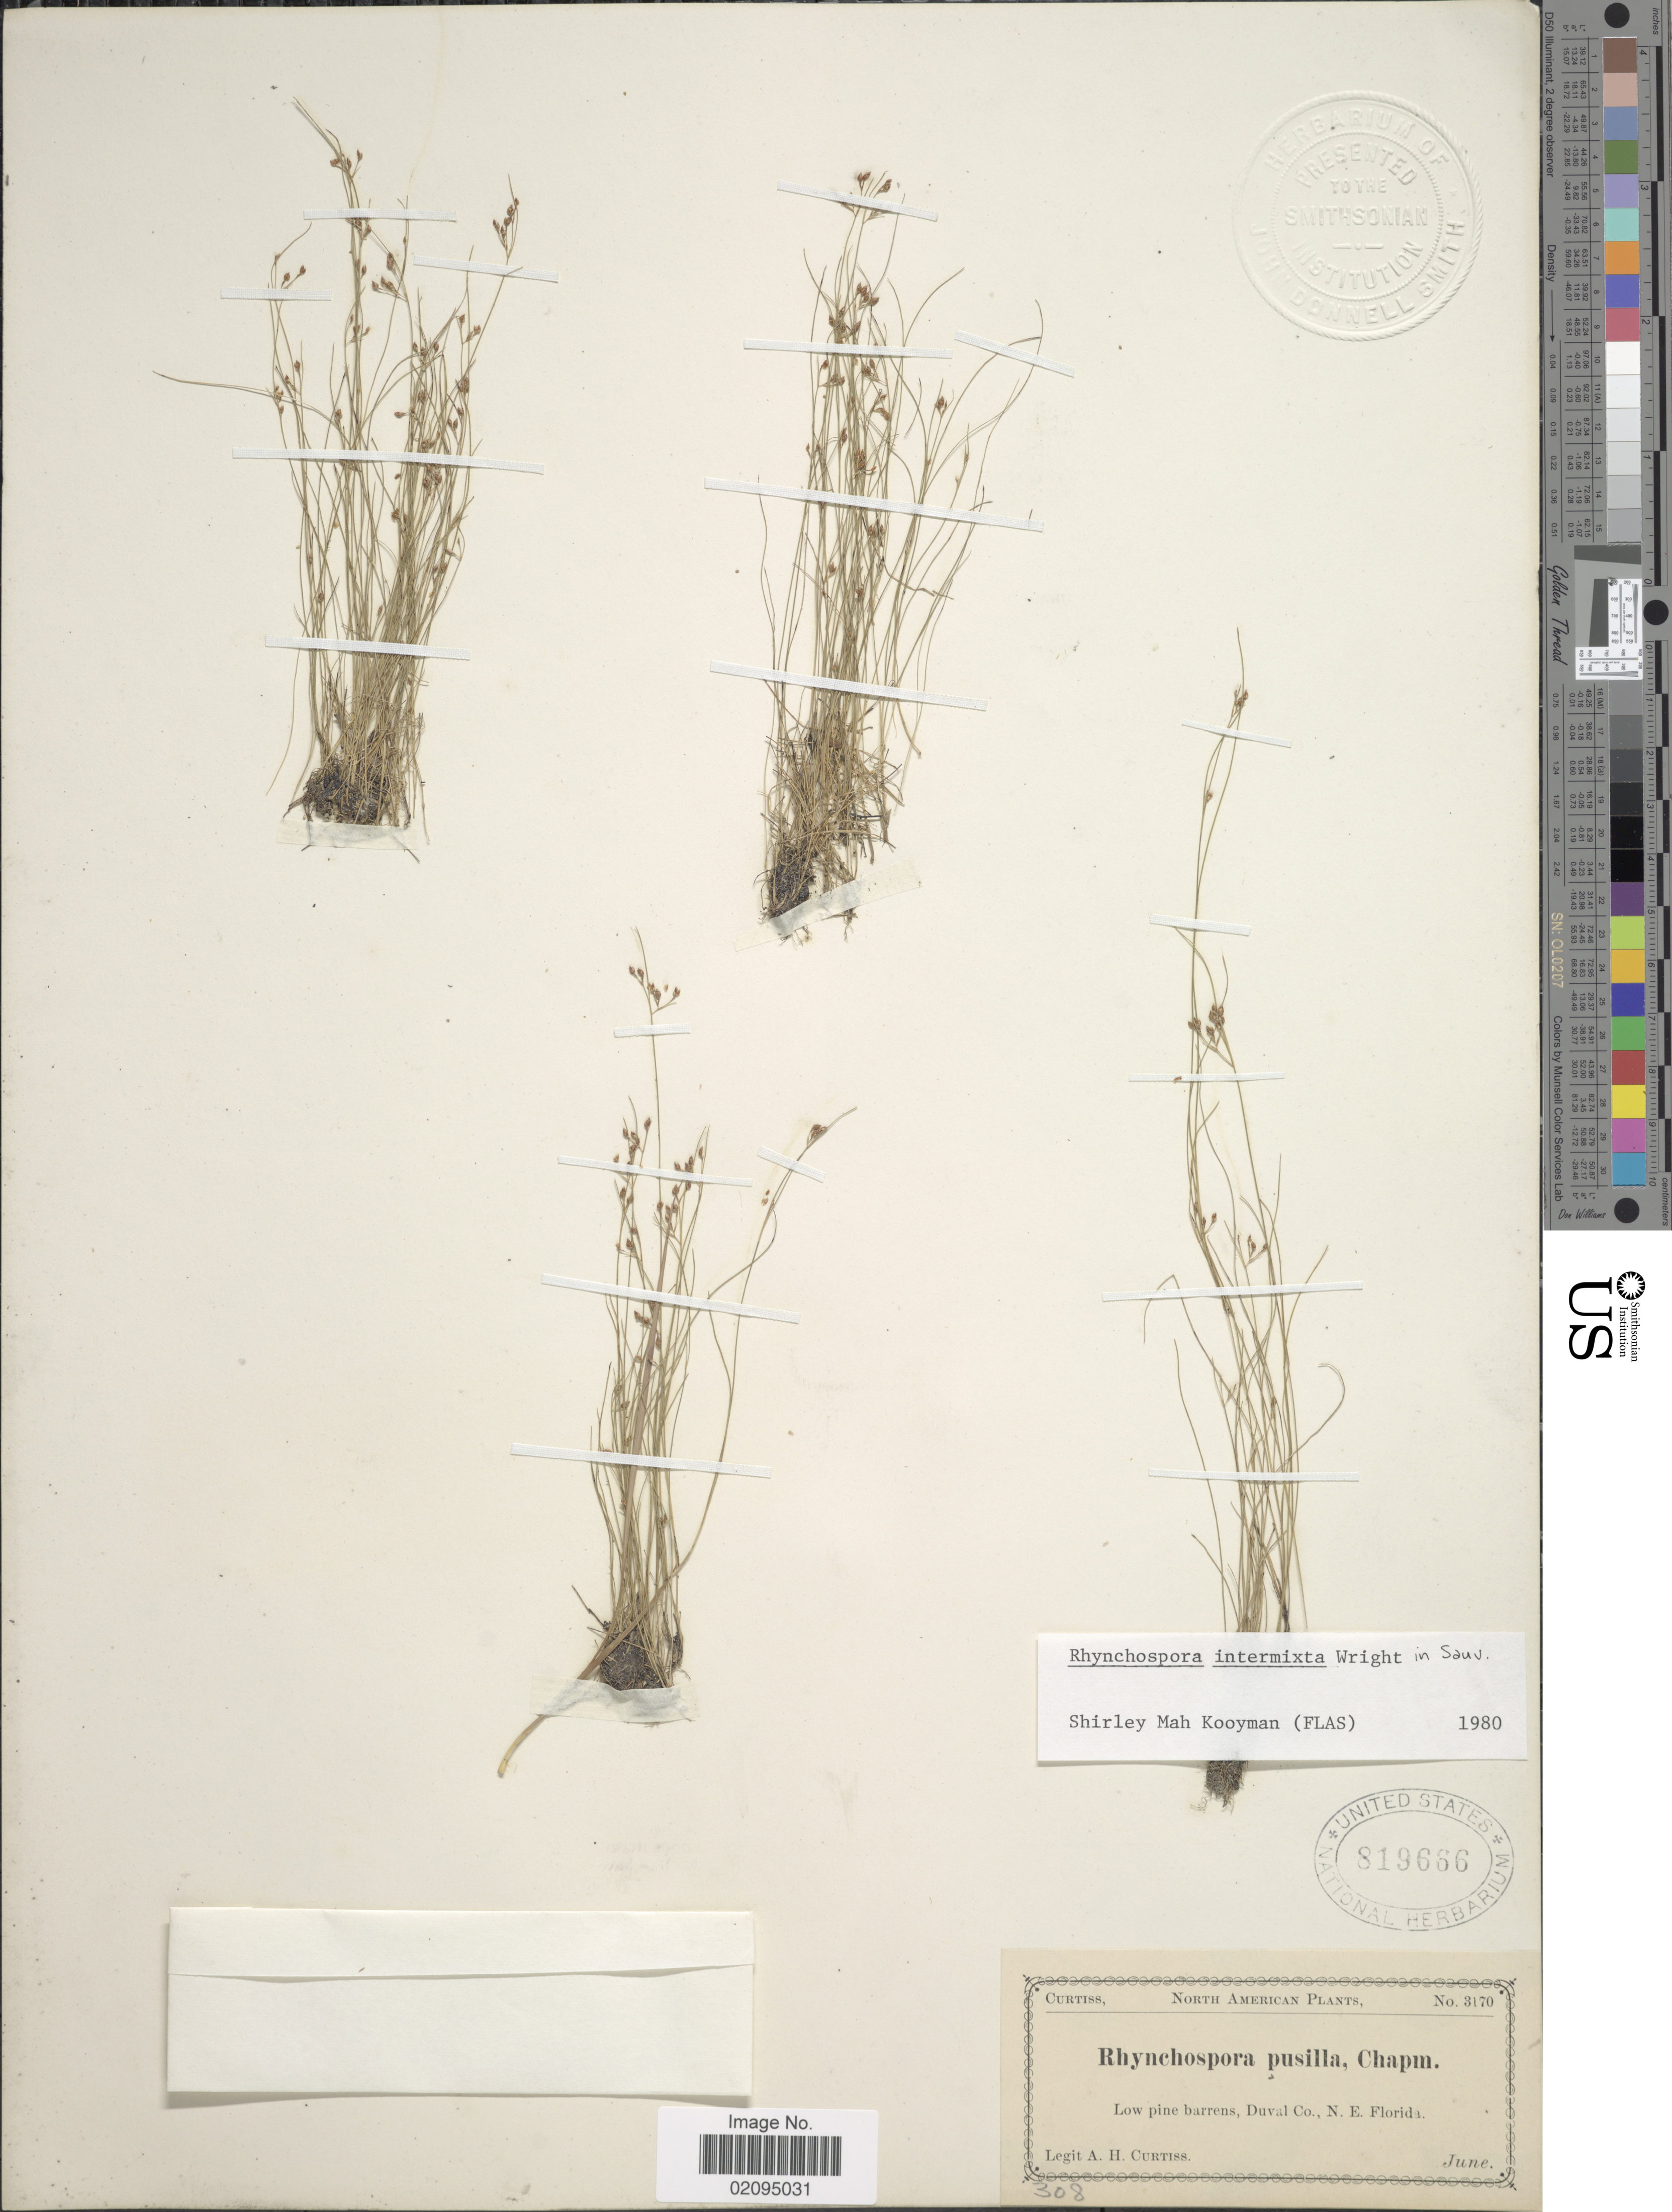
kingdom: Plantae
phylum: Tracheophyta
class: Liliopsida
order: Poales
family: Cyperaceae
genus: Rhynchospora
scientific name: Rhynchospora intermixta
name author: C. Wright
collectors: A. H. Curtiss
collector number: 3170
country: United States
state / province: Florida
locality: Duval Co., N. E. Florida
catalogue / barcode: US 819666